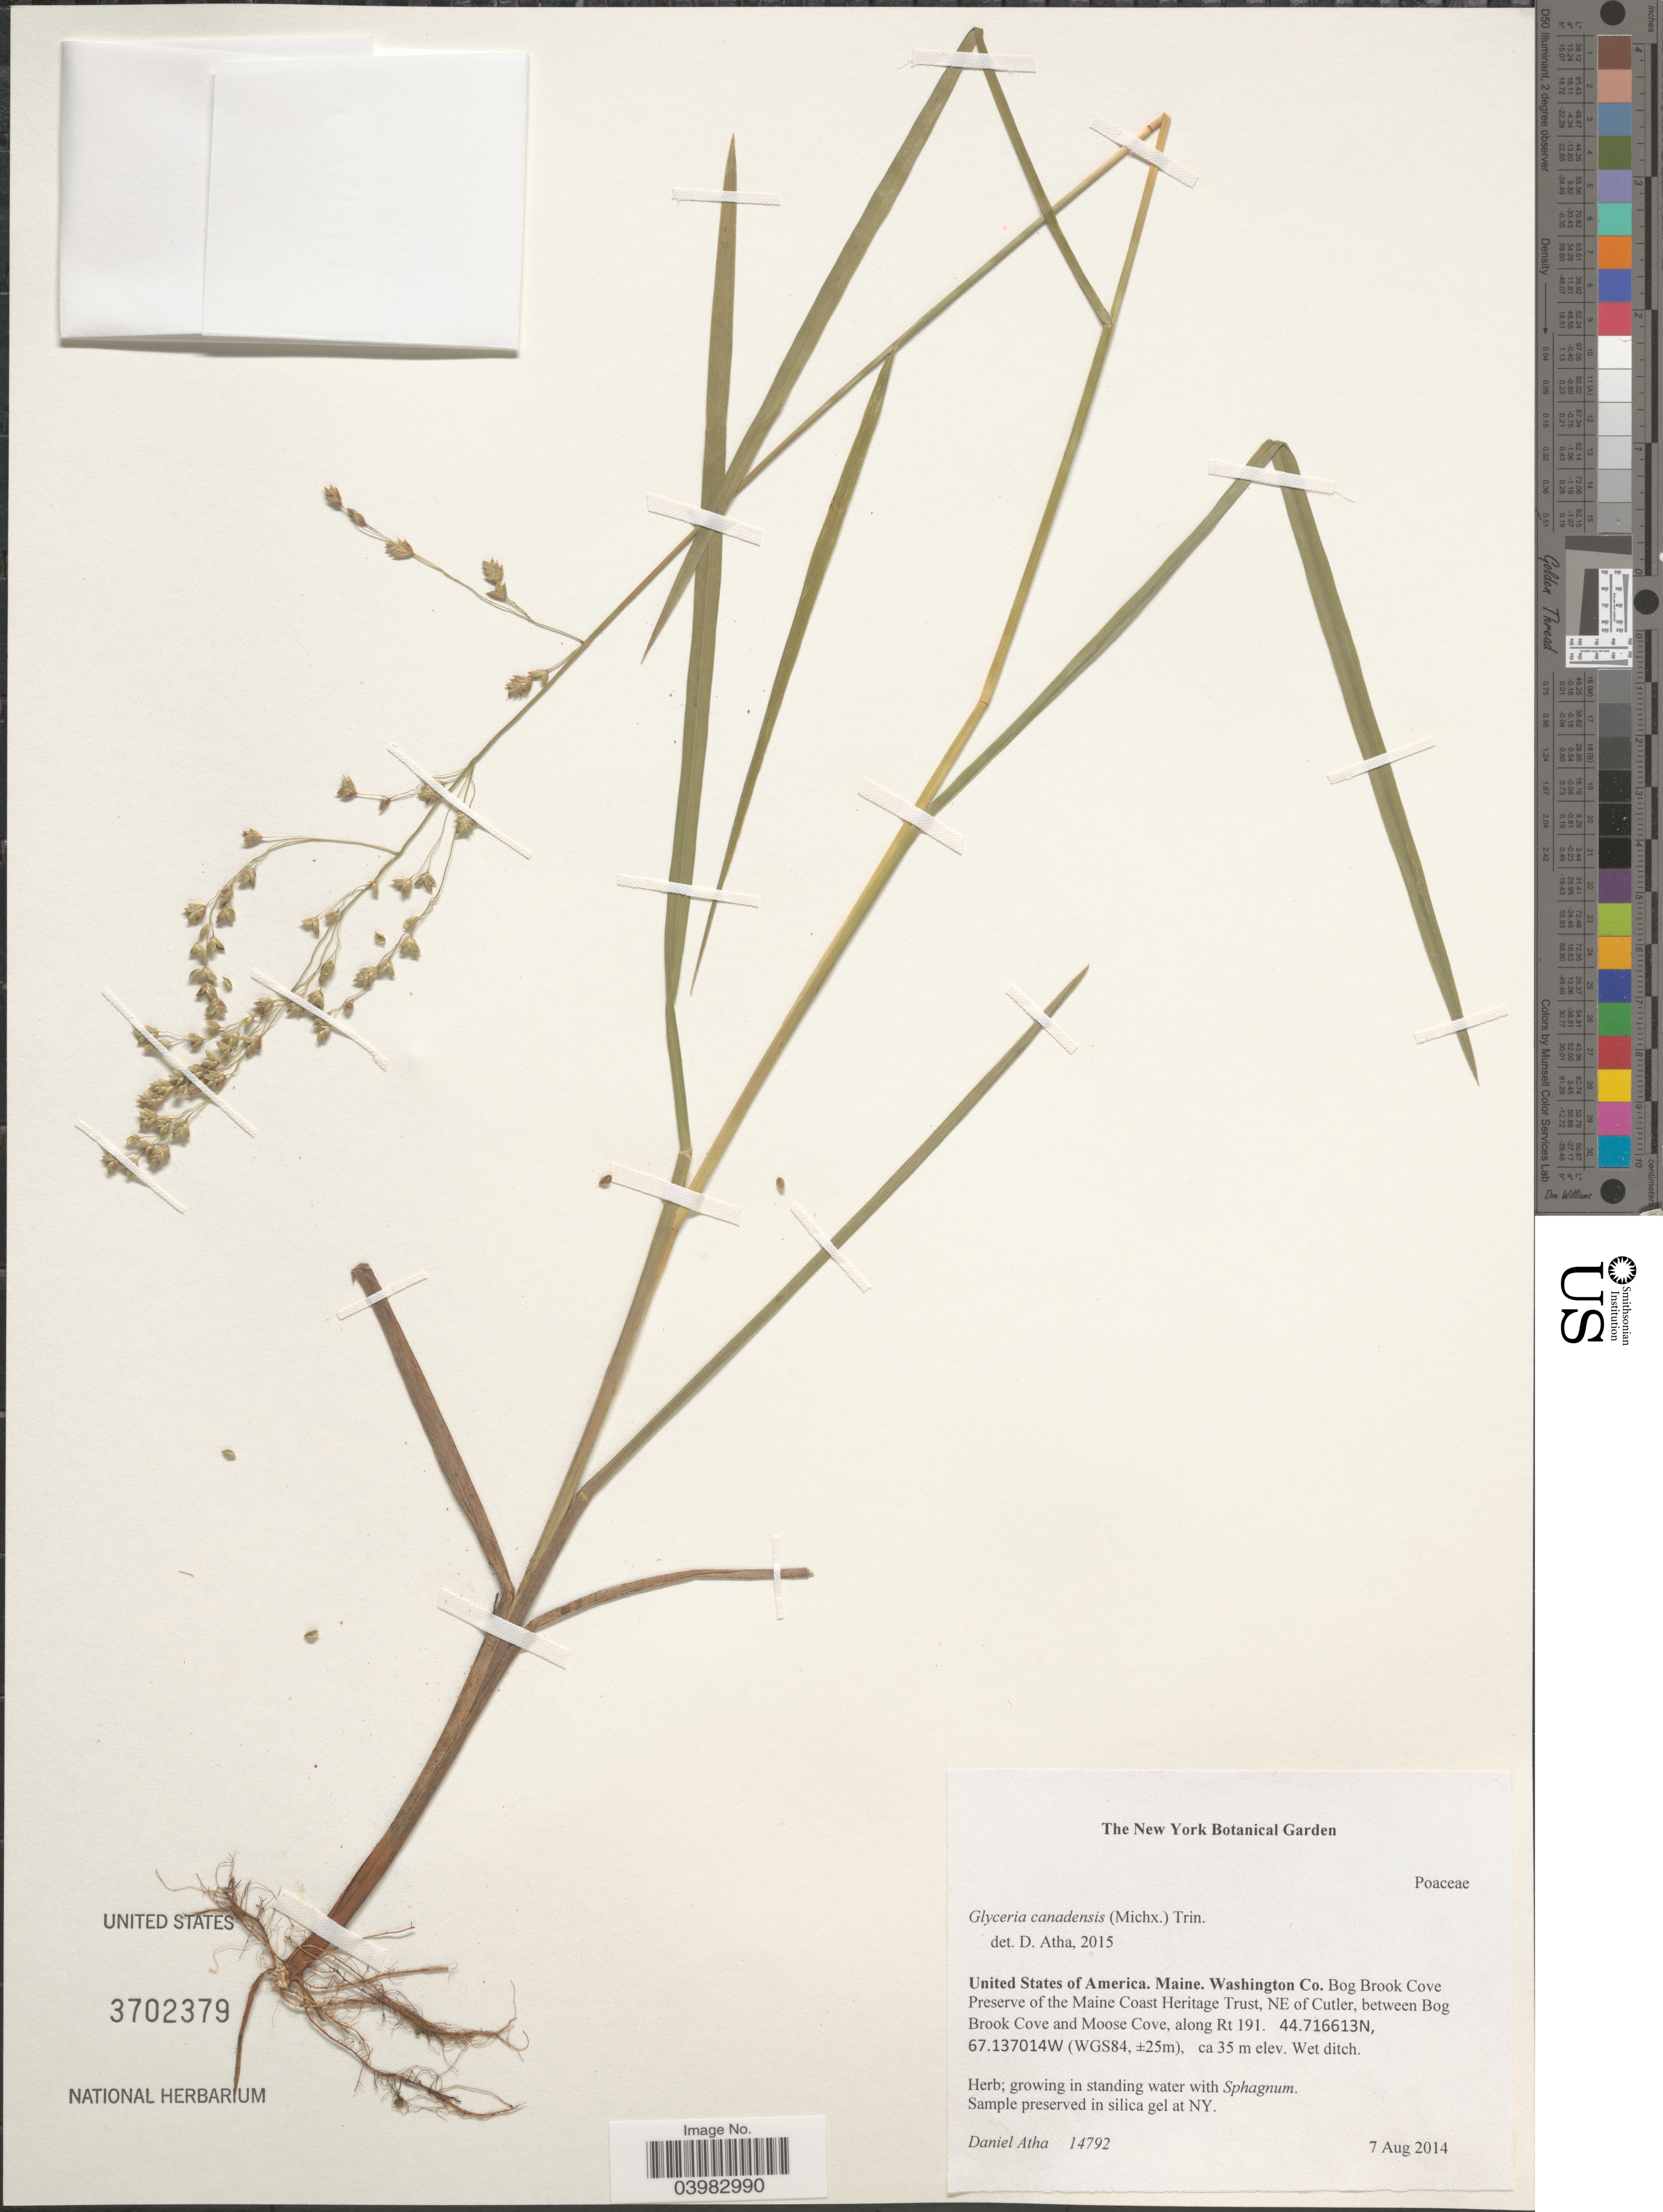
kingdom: Plantae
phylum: Tracheophyta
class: Liliopsida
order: Poales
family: Poaceae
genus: Glyceria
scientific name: Glyceria canadensis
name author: (Michx.) Trin.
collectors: D. Atha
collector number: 14792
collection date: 2014-08-07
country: United States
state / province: Maine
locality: Washington Co. Bog Brook Cove Preserve of the Maine Coast Heritage Trust, NE of Cutler, between Bog Brook Cove and Moose Cove, along Rt 191. (WGS84, ±25m).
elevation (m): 35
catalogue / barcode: US 3702379